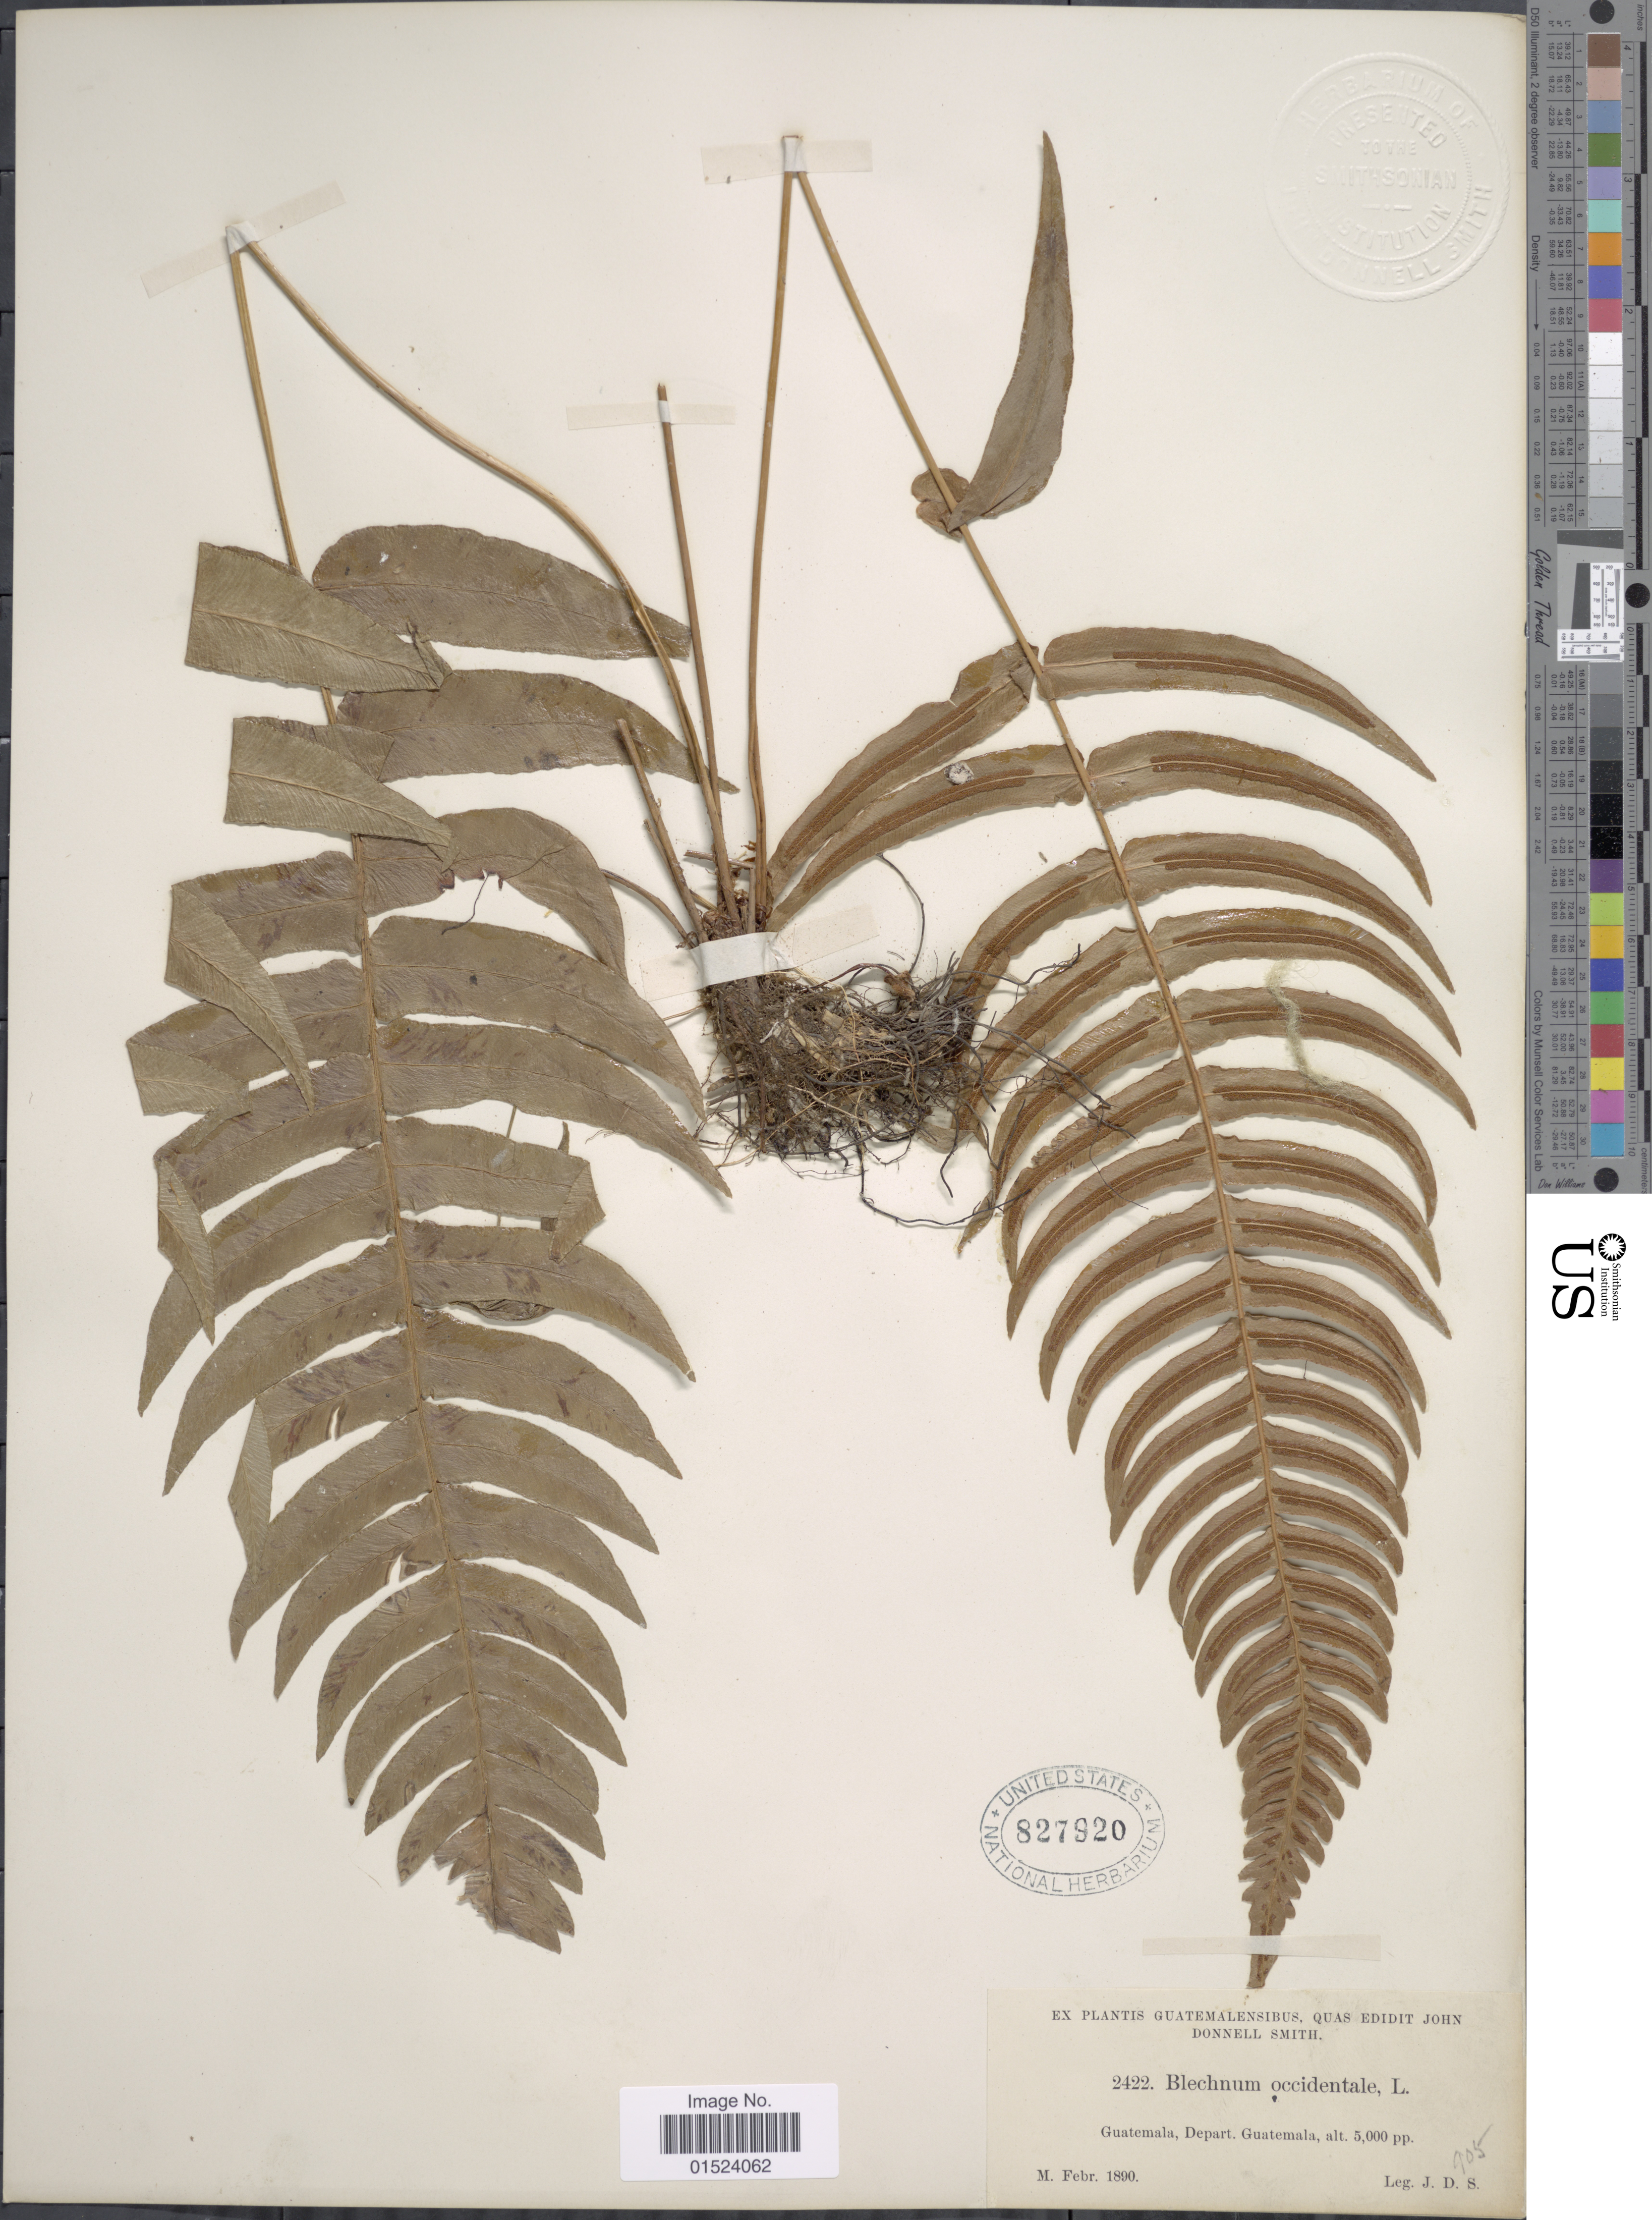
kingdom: Plantae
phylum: Tracheophyta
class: Polypodiopsida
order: Polypodiales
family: Blechnaceae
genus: Blechnum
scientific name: Blechnum glandulosum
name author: Link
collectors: J. Donnell Smith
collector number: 2422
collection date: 1890-02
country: Guatemala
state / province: Guatemala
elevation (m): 1524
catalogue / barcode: US 827920